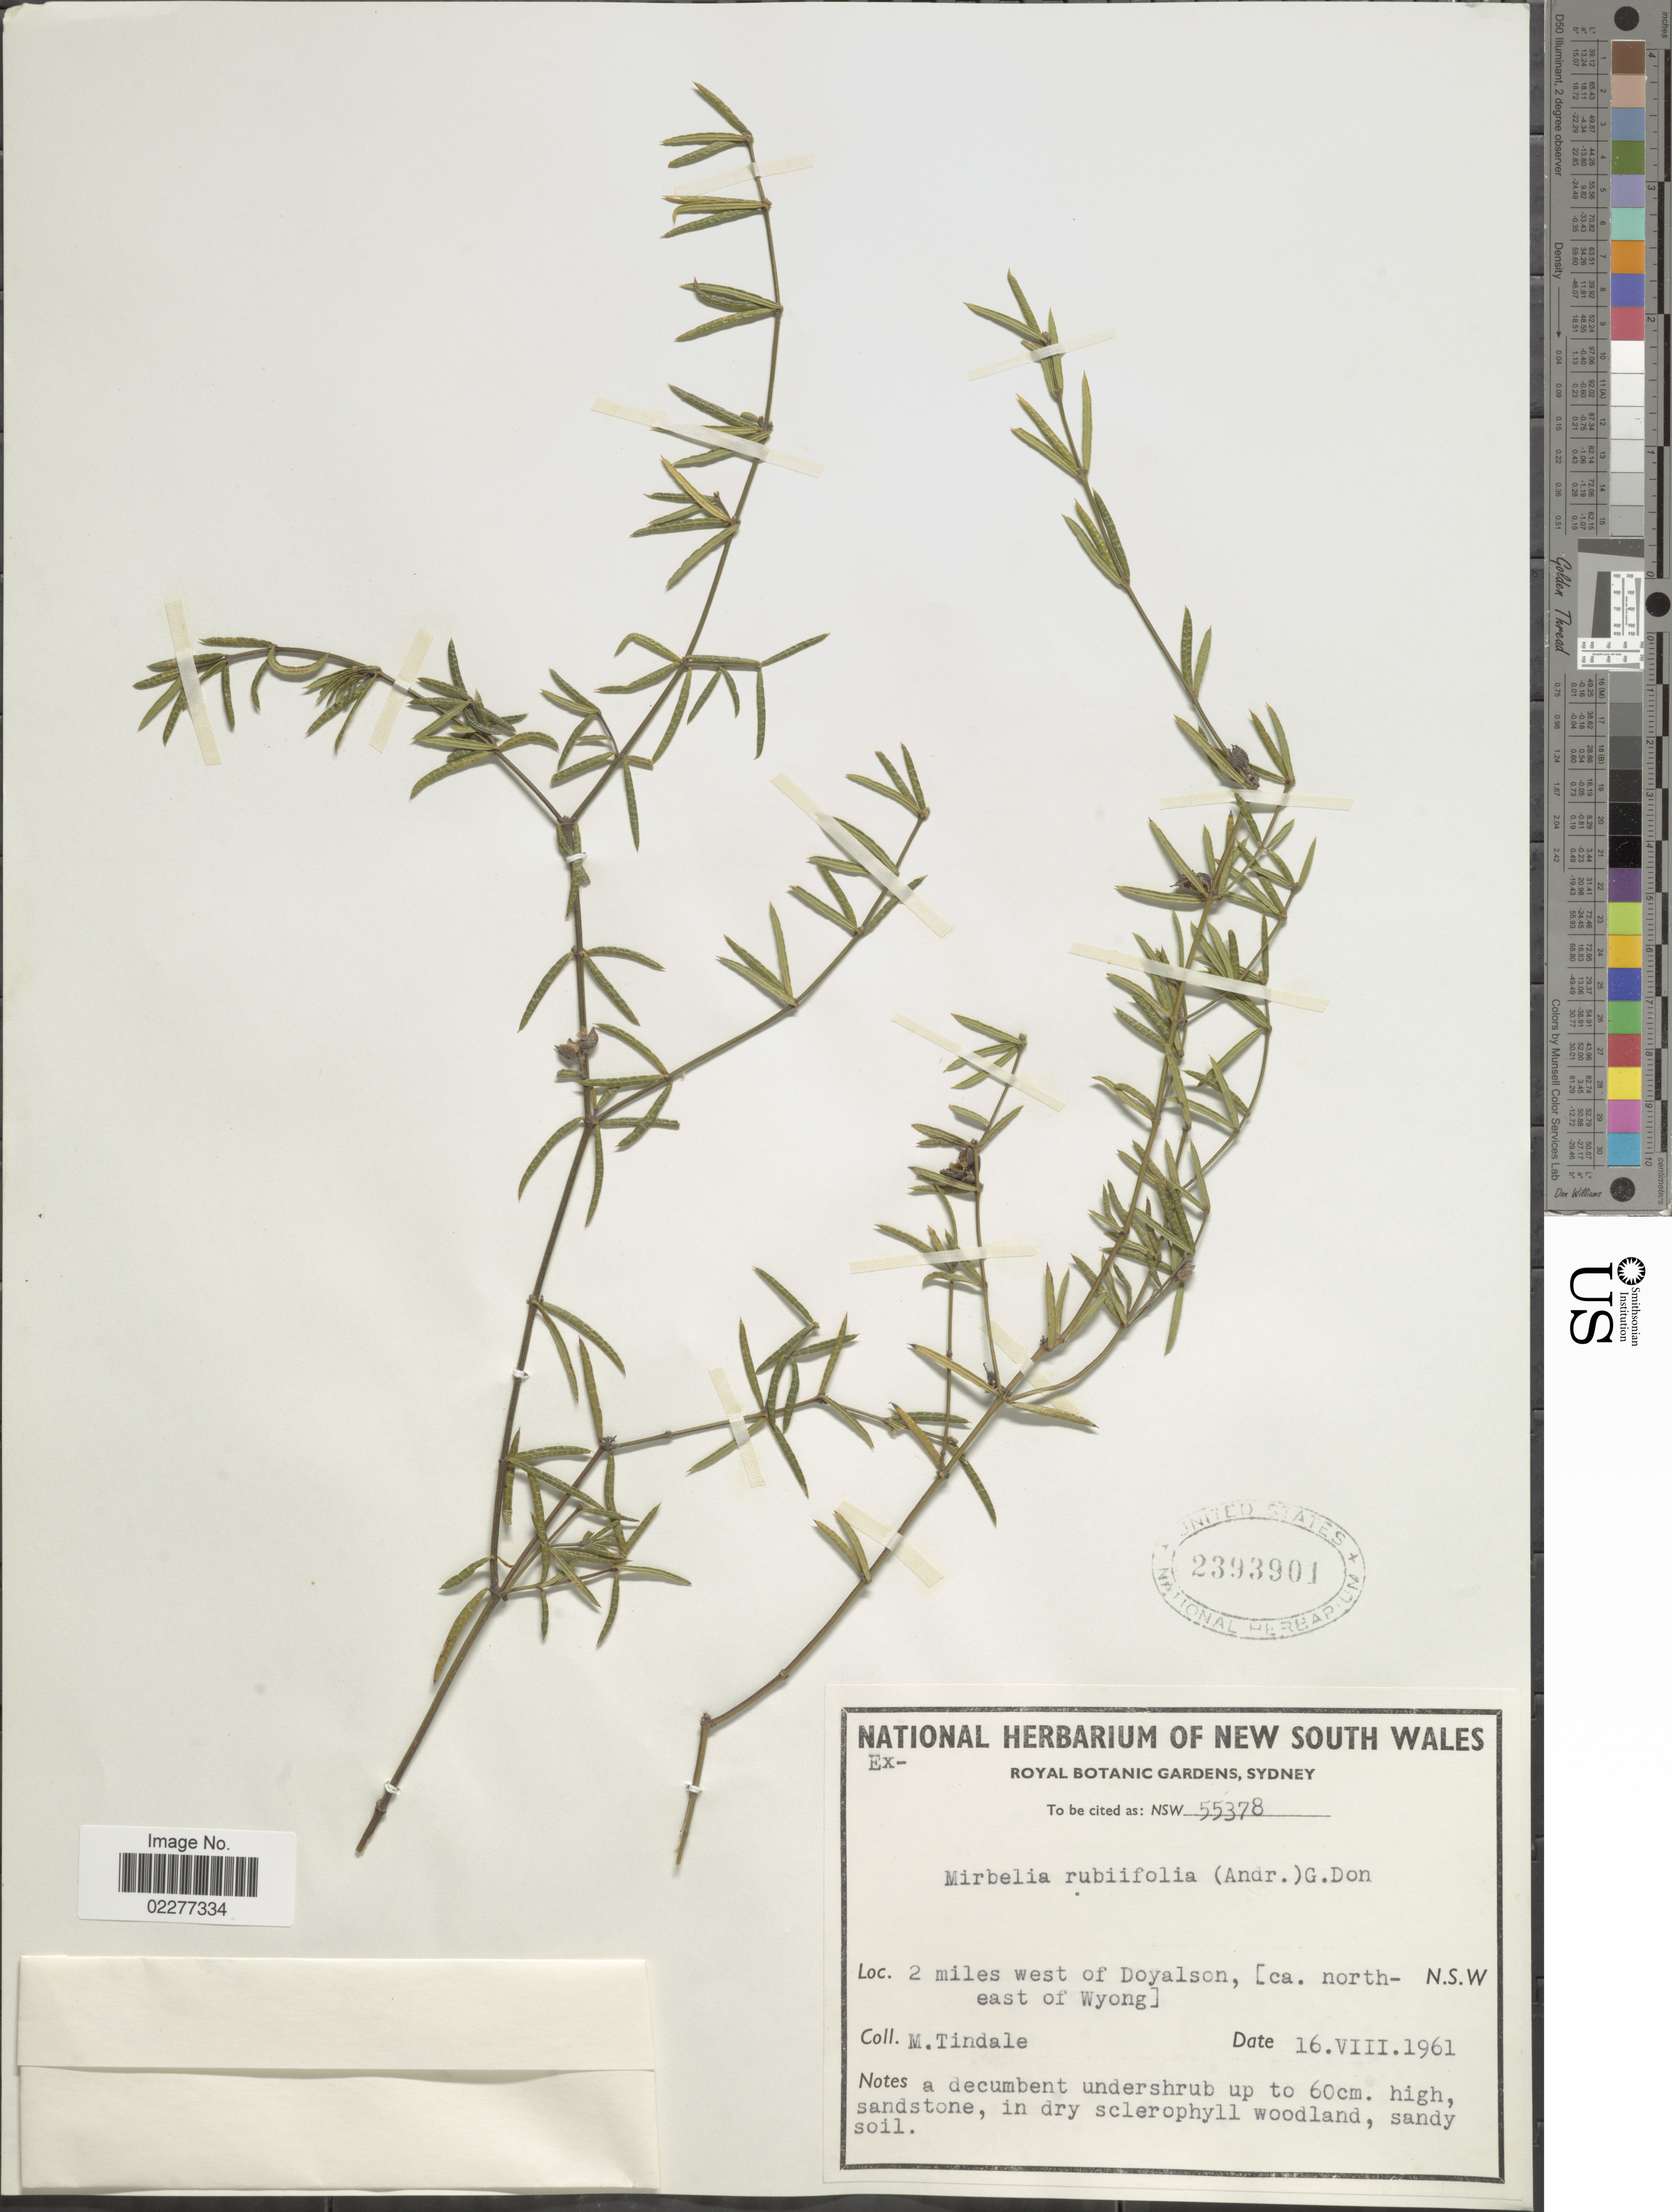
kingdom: Plantae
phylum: Tracheophyta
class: Magnoliopsida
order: Fabales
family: Fabaceae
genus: Mirbelia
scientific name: Mirbelia rubiifolia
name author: (Andrews) G. Don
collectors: M. D. Tindale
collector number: NSW 55378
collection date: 1961-08-16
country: Australia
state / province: New South Wales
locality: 2 miles west of Doyalson, [ca. northeast of Wyong]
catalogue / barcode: US 2393901